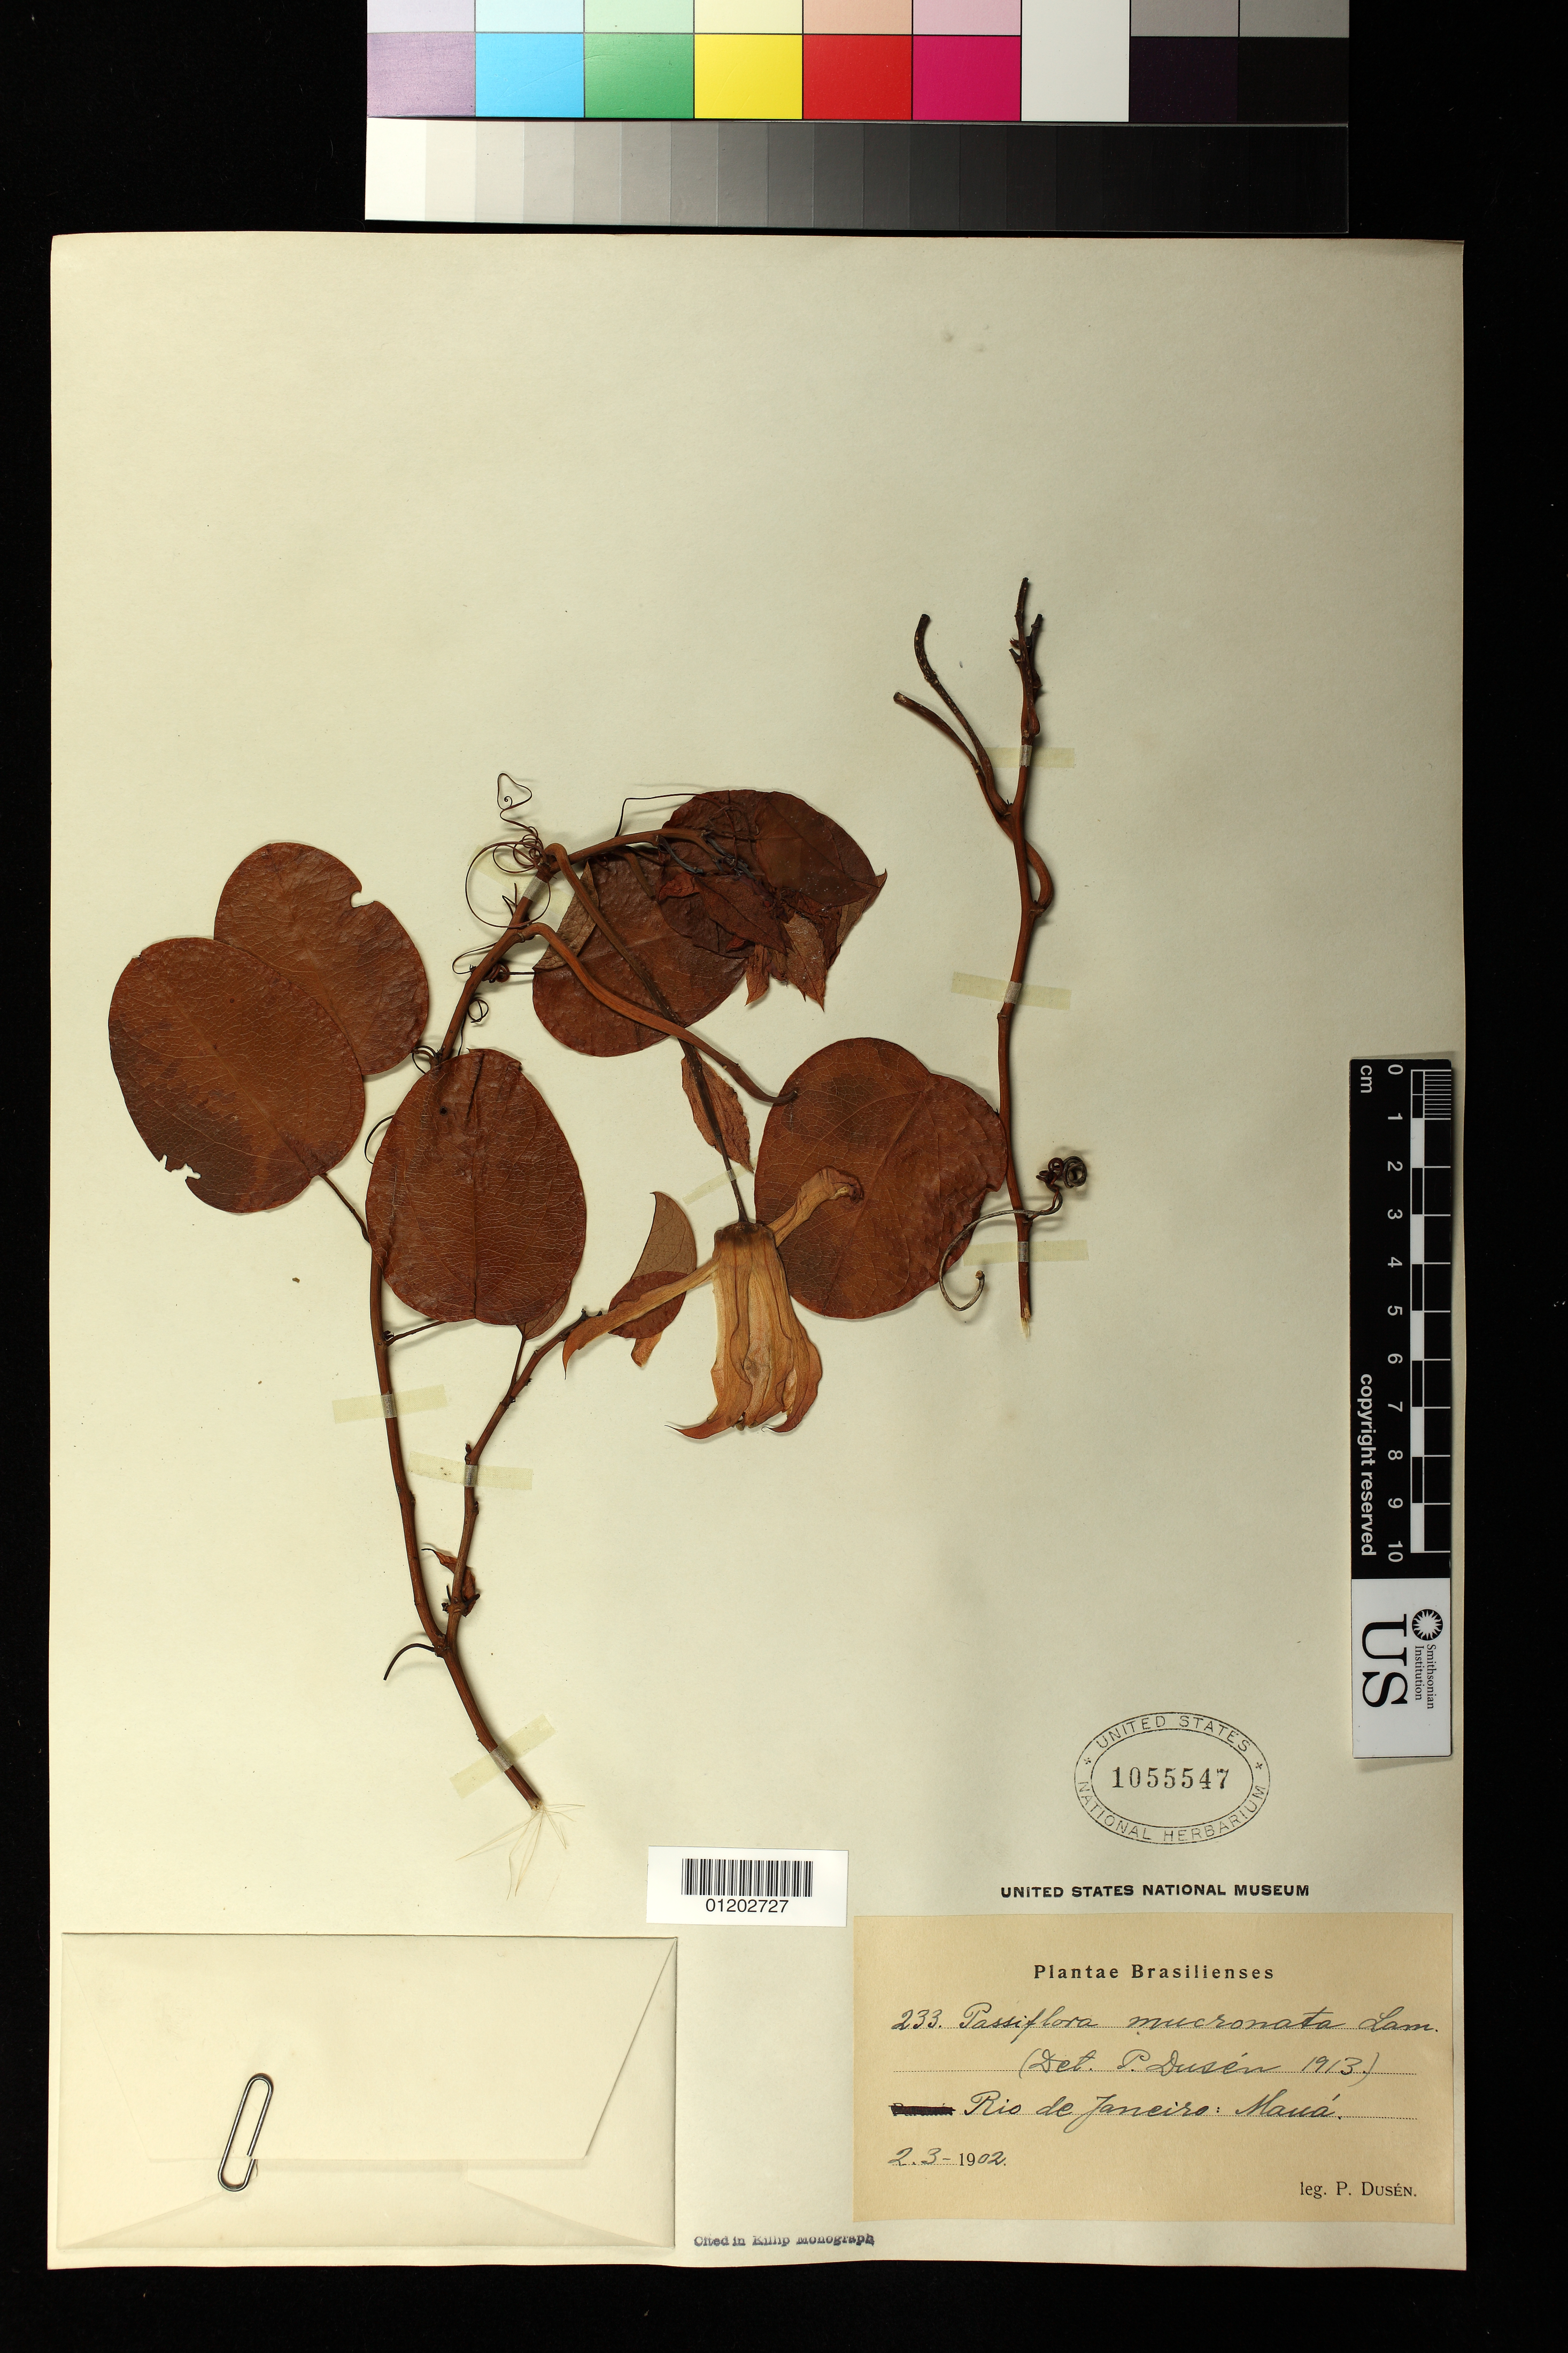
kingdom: Plantae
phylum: Tracheophyta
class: Magnoliopsida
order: Malpighiales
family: Passifloraceae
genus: Passiflora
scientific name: Passiflora mucronata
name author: Sessé & Moc.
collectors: P. Dusén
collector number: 233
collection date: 1902-02-03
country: Brazil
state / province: Rio de Janeiro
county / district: Mauá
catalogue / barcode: US 1055547